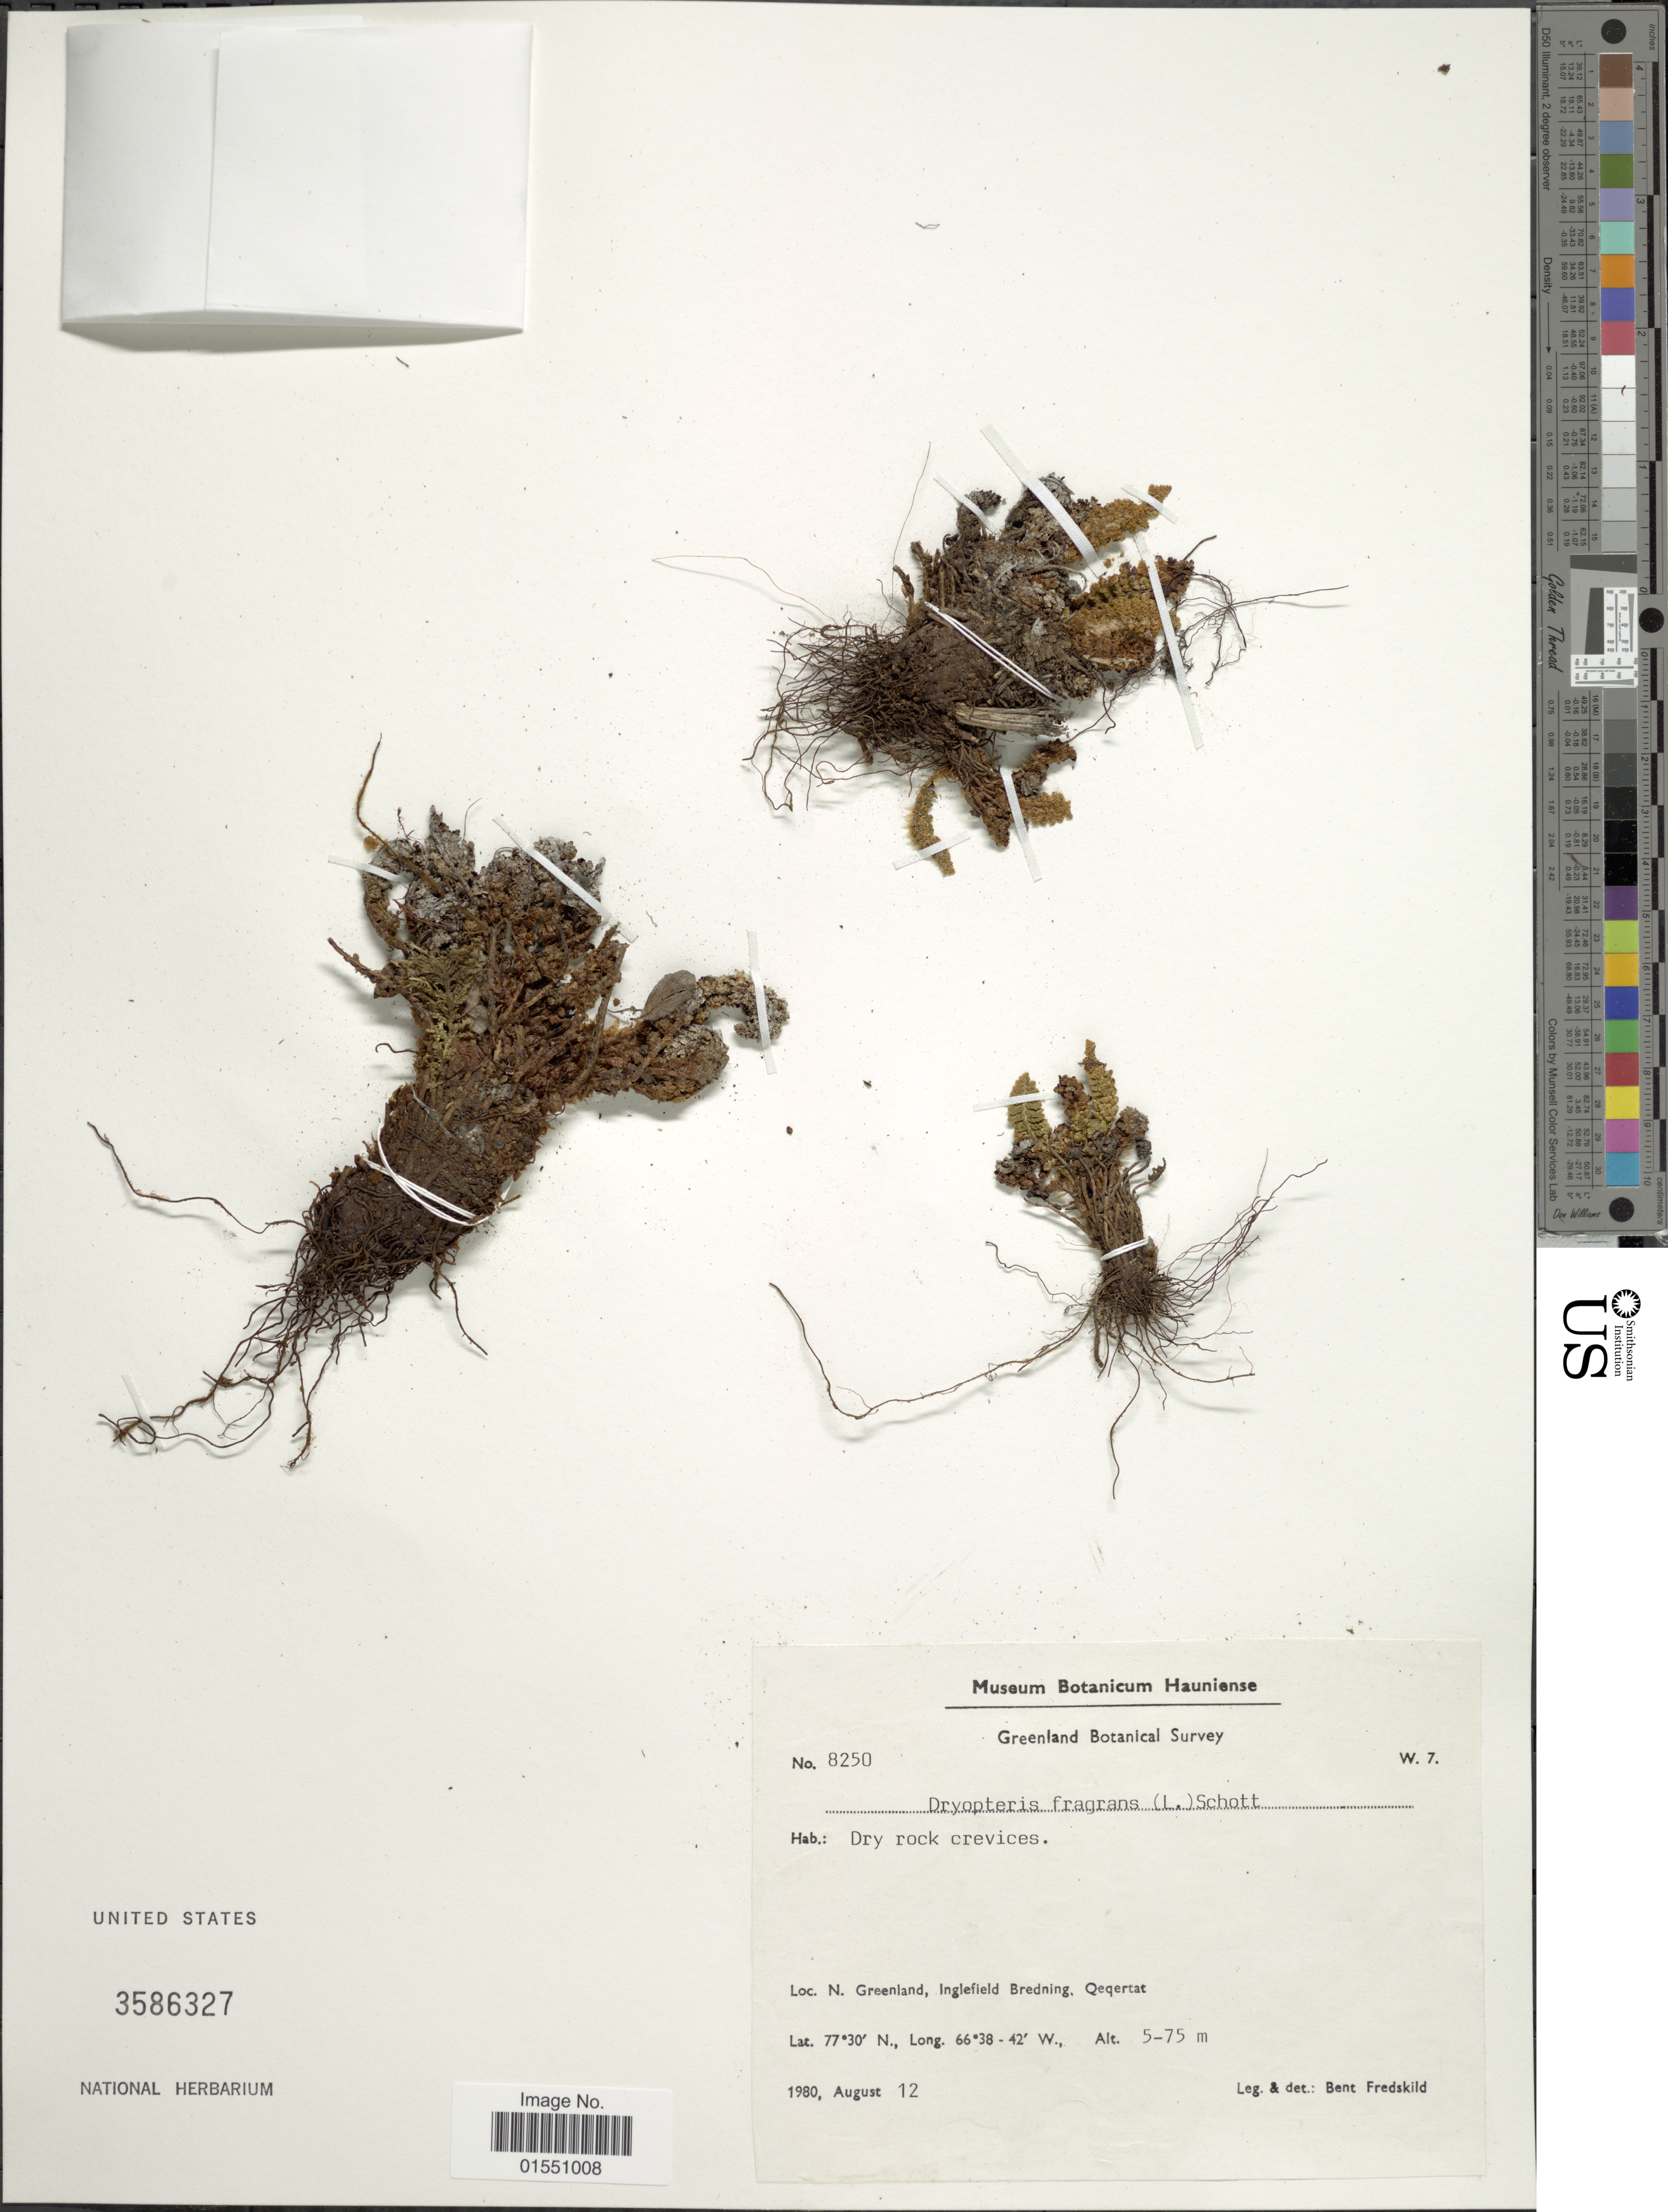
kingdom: Plantae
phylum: Tracheophyta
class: Polypodiopsida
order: Polypodiales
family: Dryopteridaceae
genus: Dryopteris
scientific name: Dryopteris fragrans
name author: (L.) Schott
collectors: B. Fredskild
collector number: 8250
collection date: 1980-08-12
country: Greenland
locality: N. Greenland, Inglefield Bredning, Qeqertat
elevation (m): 5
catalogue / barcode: US 3586327